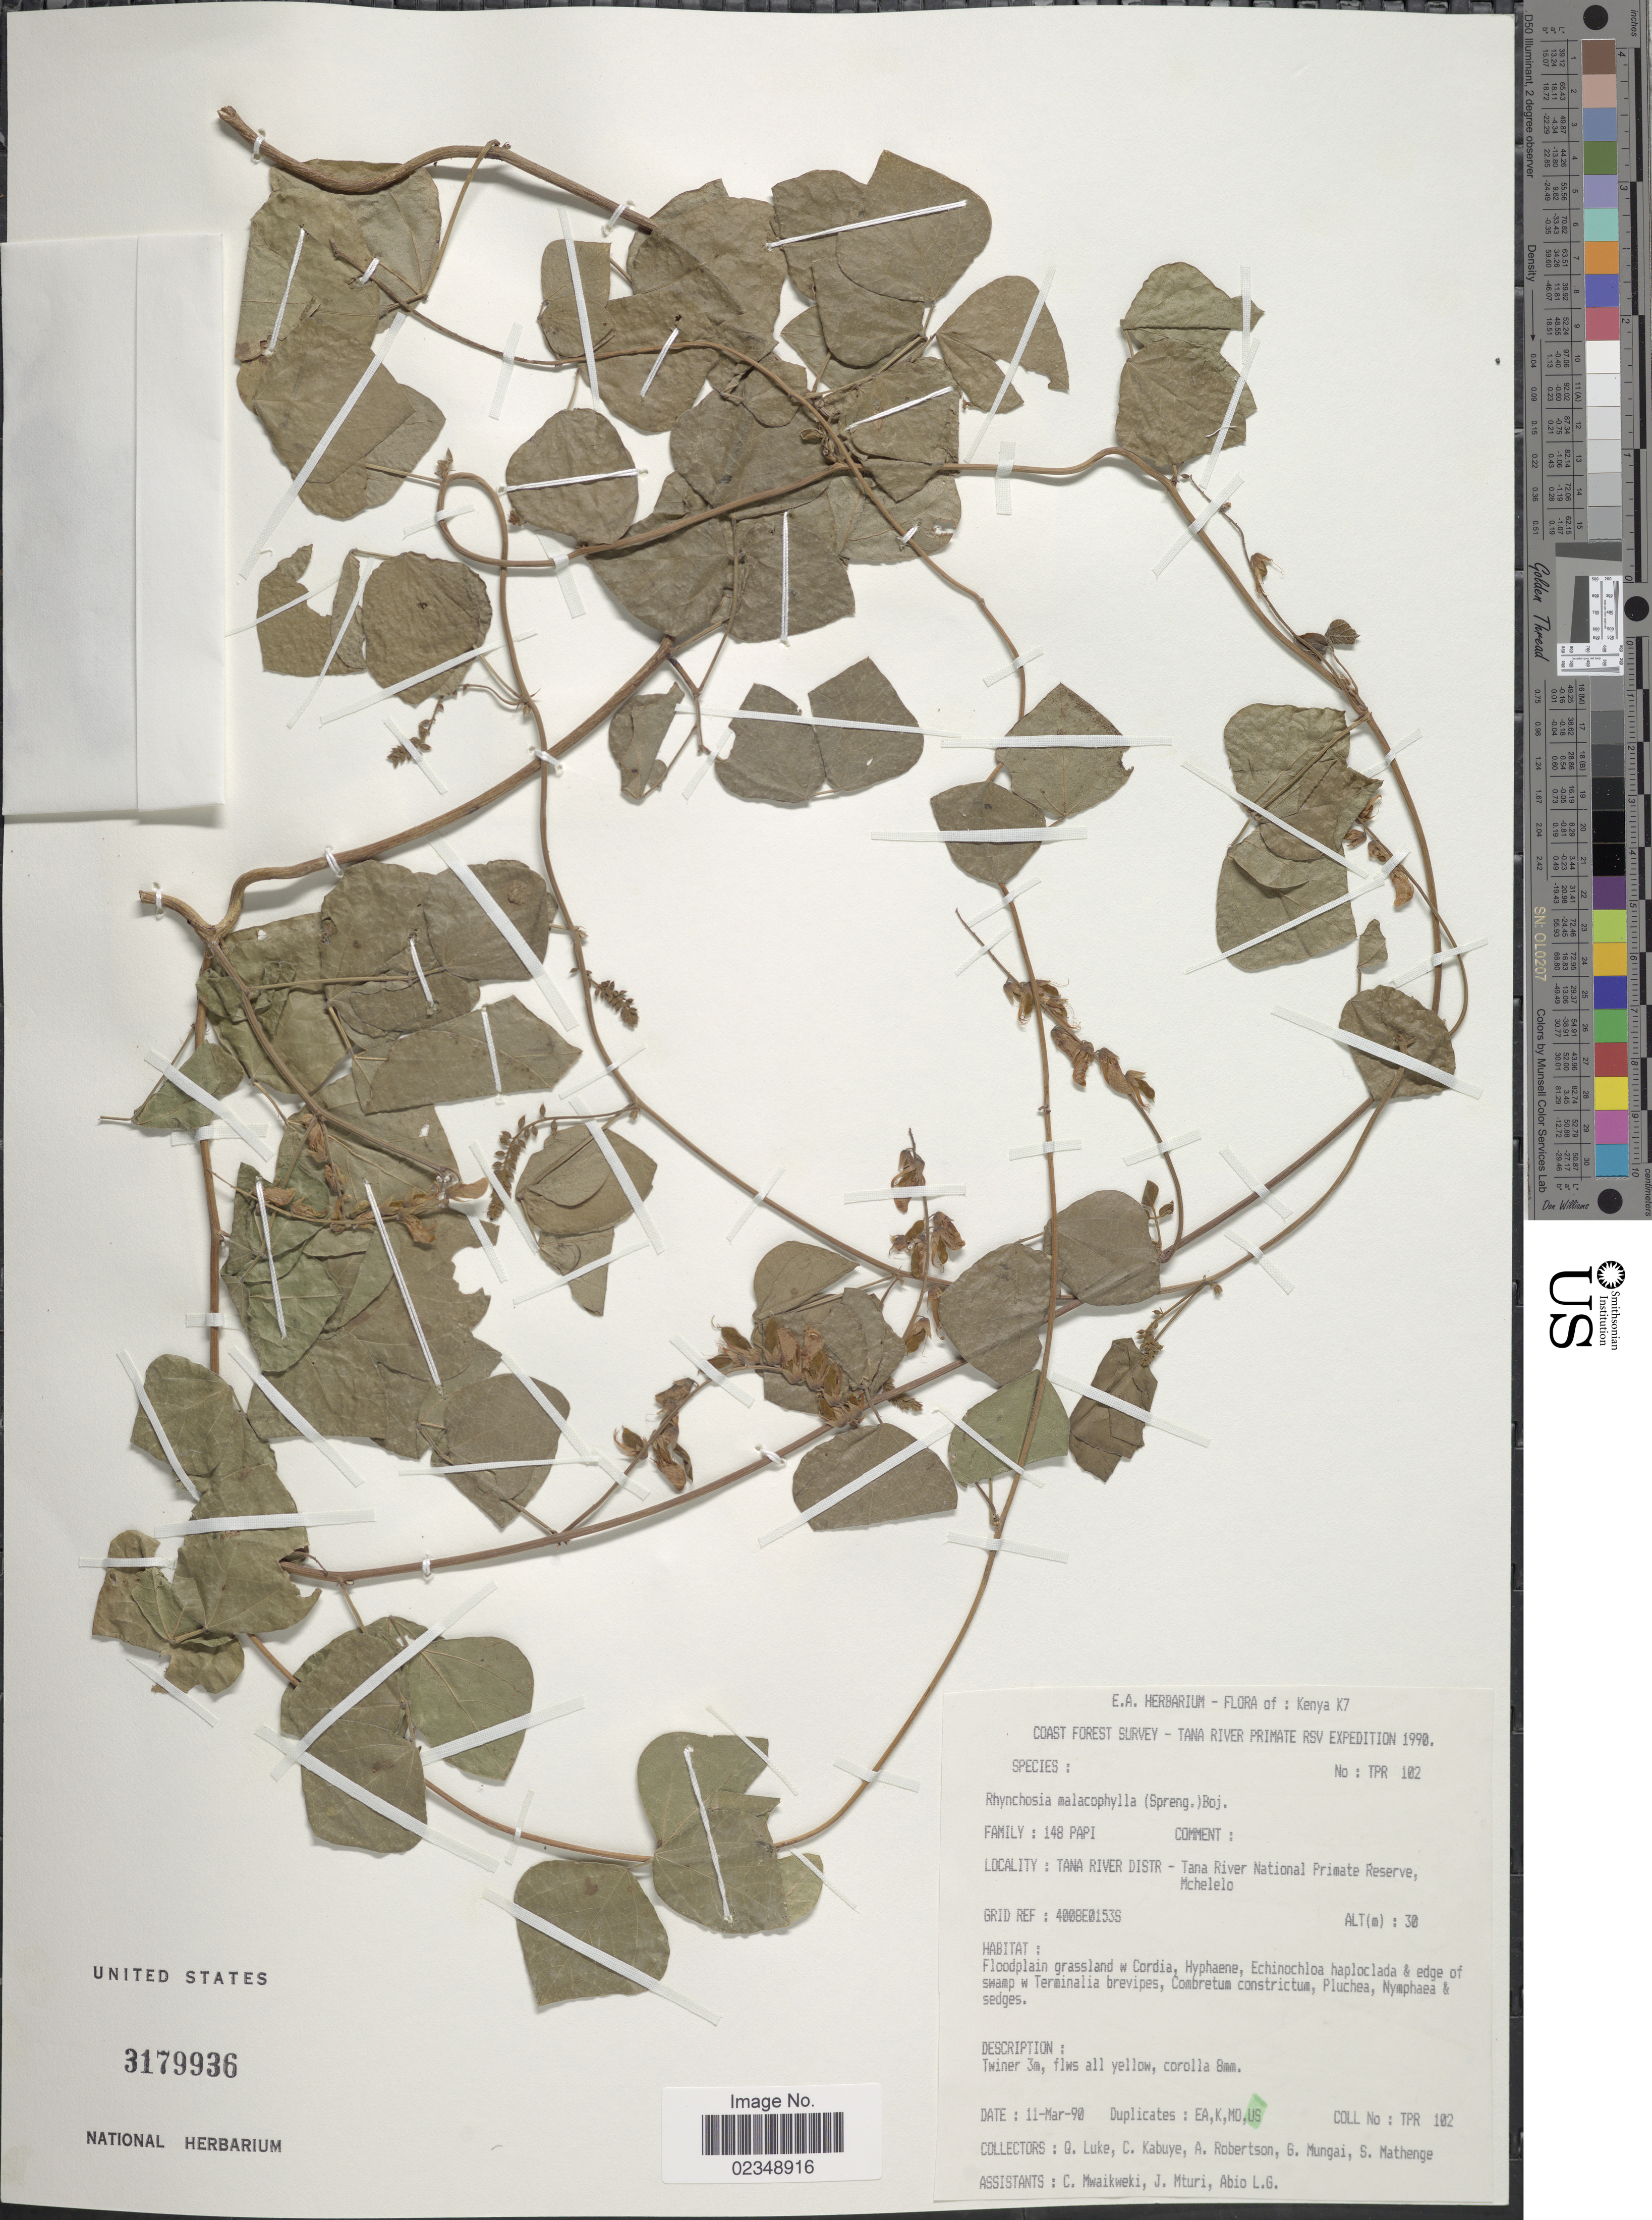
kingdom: Plantae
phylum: Tracheophyta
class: Magnoliopsida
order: Fabales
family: Fabaceae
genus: Rhynchosia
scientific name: Rhynchosia malacophylla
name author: Bojer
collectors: Q. Luke, C. Kabuye, A. Robertson, G. Mungai & et al.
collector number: TPR102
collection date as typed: Transcribed d/m/y: 11/3/90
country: Kenya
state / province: Tana River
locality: Kenya K7. Tana River Distr - Tana River National Primate Reserve, Mchelelo. Grid Ref: 4008E0153S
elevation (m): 30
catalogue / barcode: US 3179936